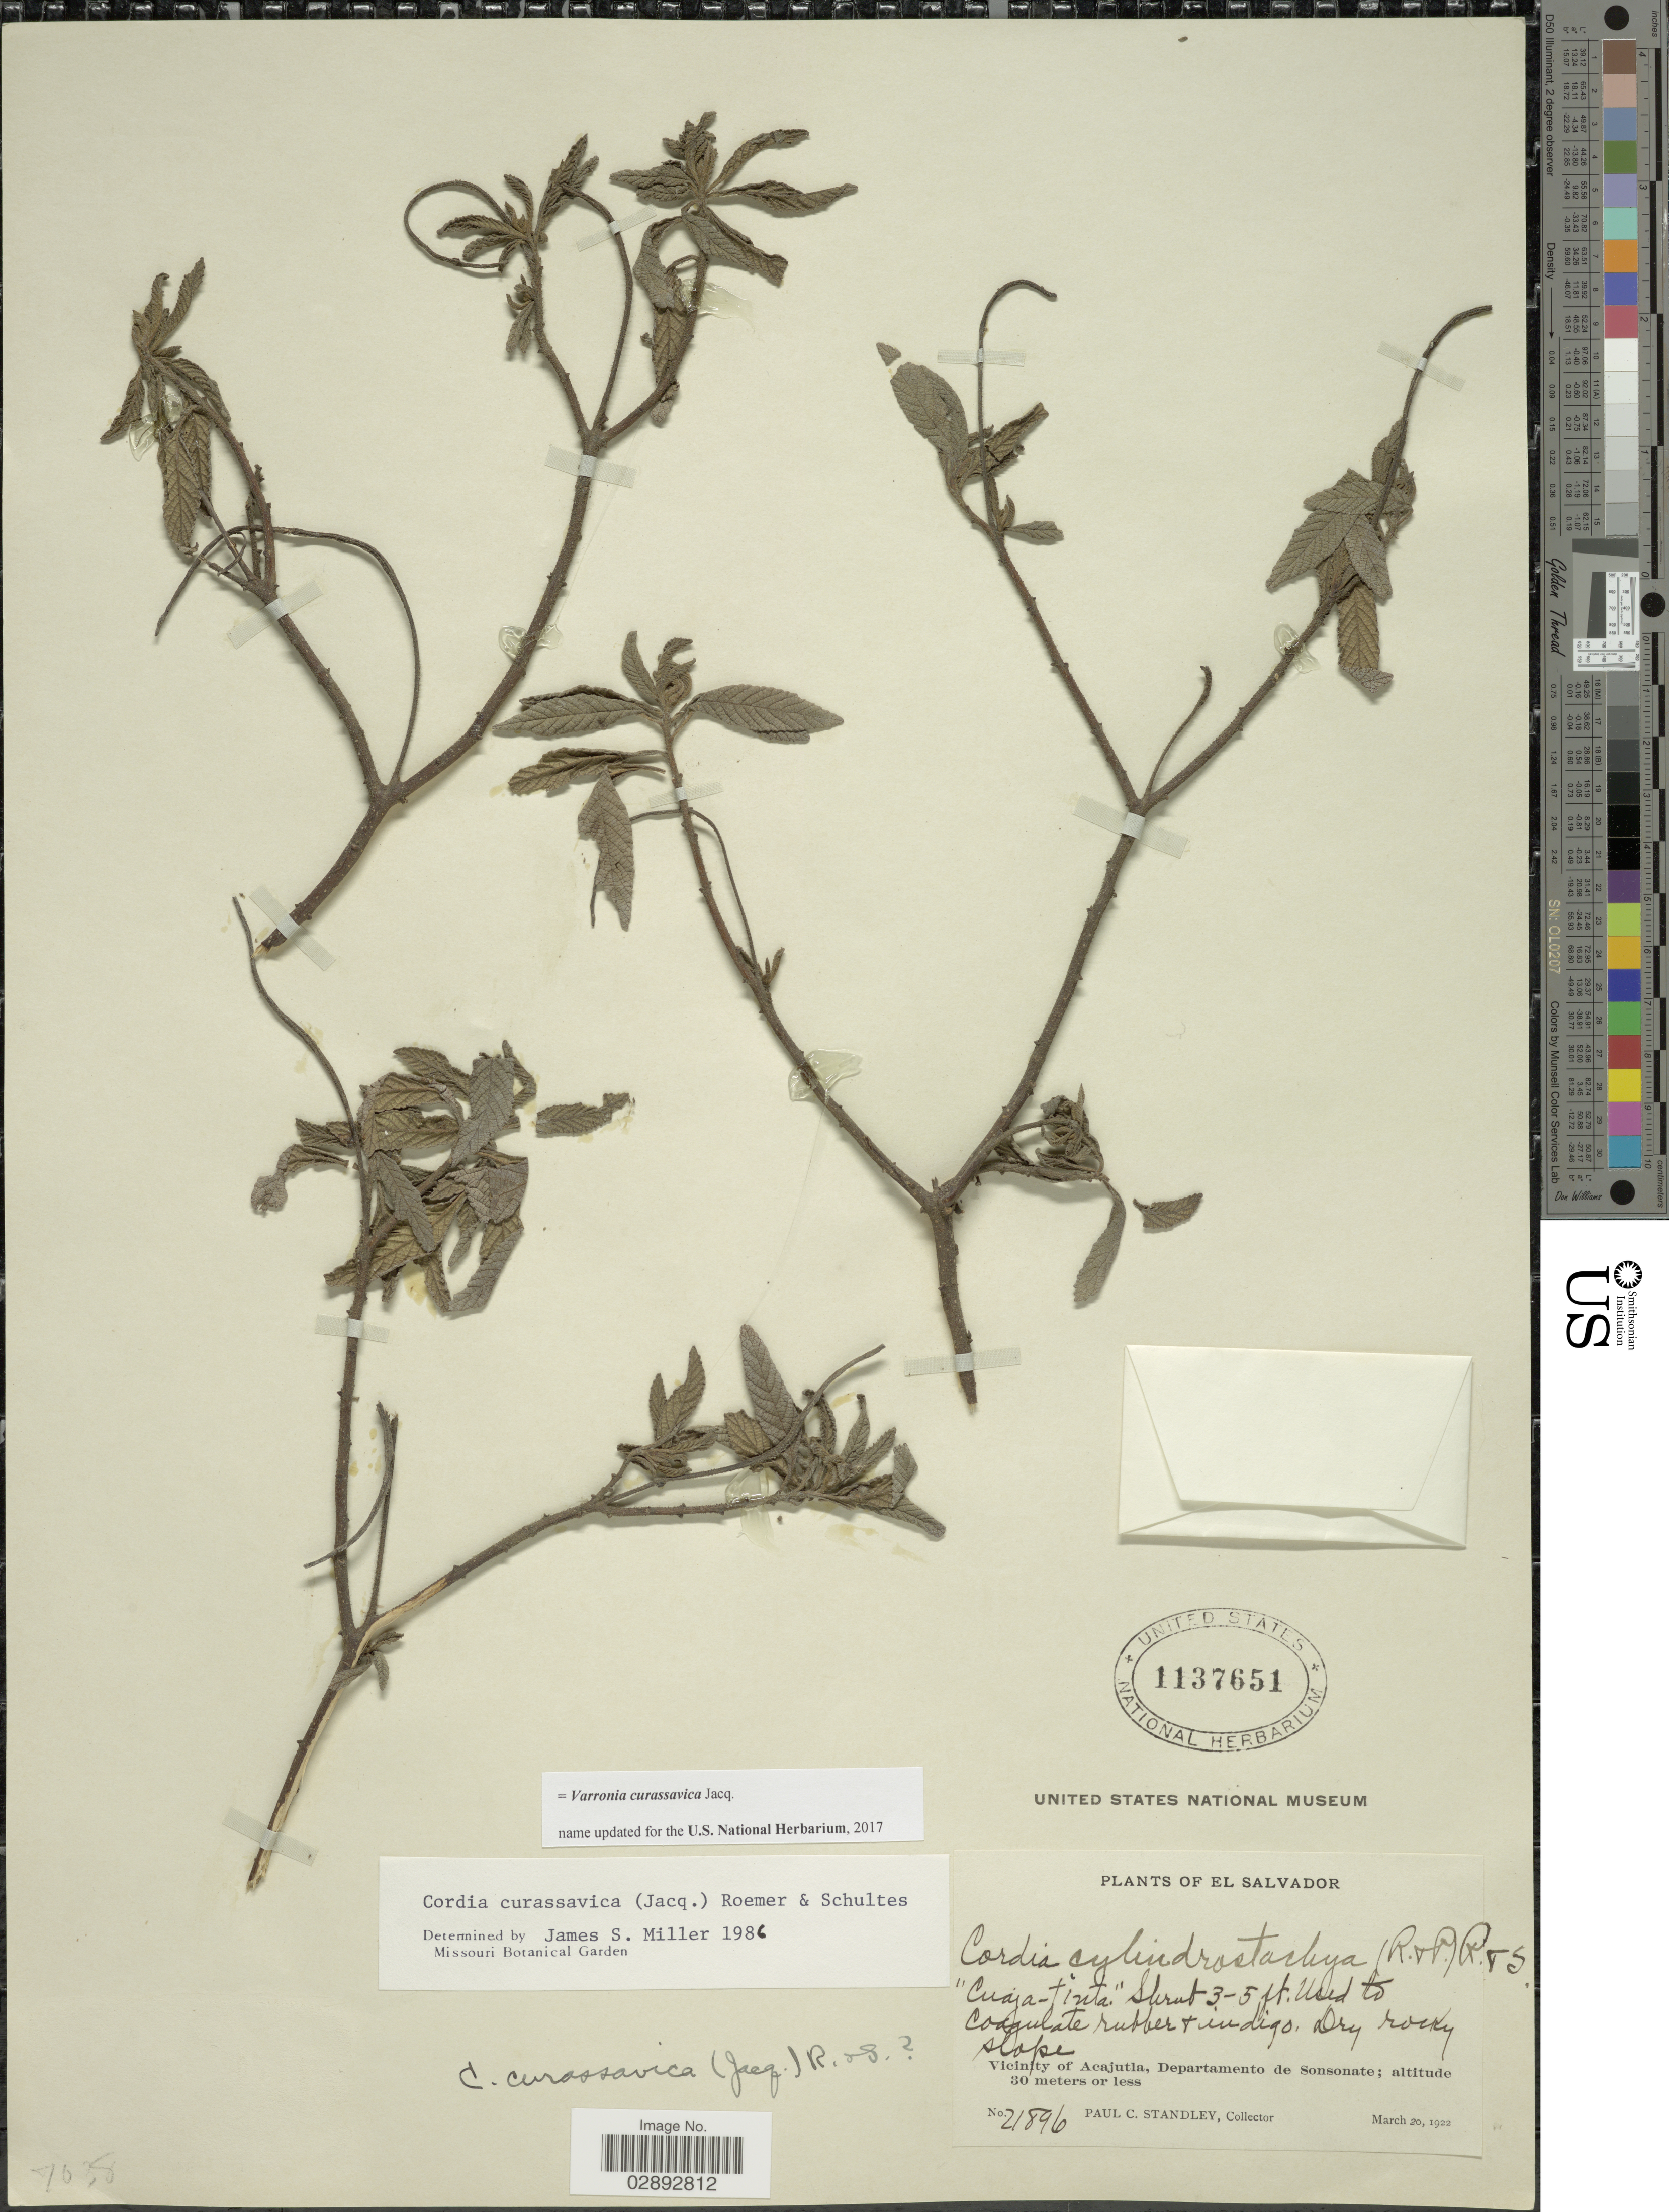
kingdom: Plantae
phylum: Tracheophyta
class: Magnoliopsida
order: Boraginales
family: Cordiaceae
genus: Varronia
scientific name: Varronia curassavica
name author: Jacq.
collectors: P. C. Standley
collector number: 21896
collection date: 1922-03-20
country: El Salvador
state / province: Sonsonate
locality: Vicinity of Acajutla, Departamento de Sonsonate.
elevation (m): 30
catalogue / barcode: US 1137651